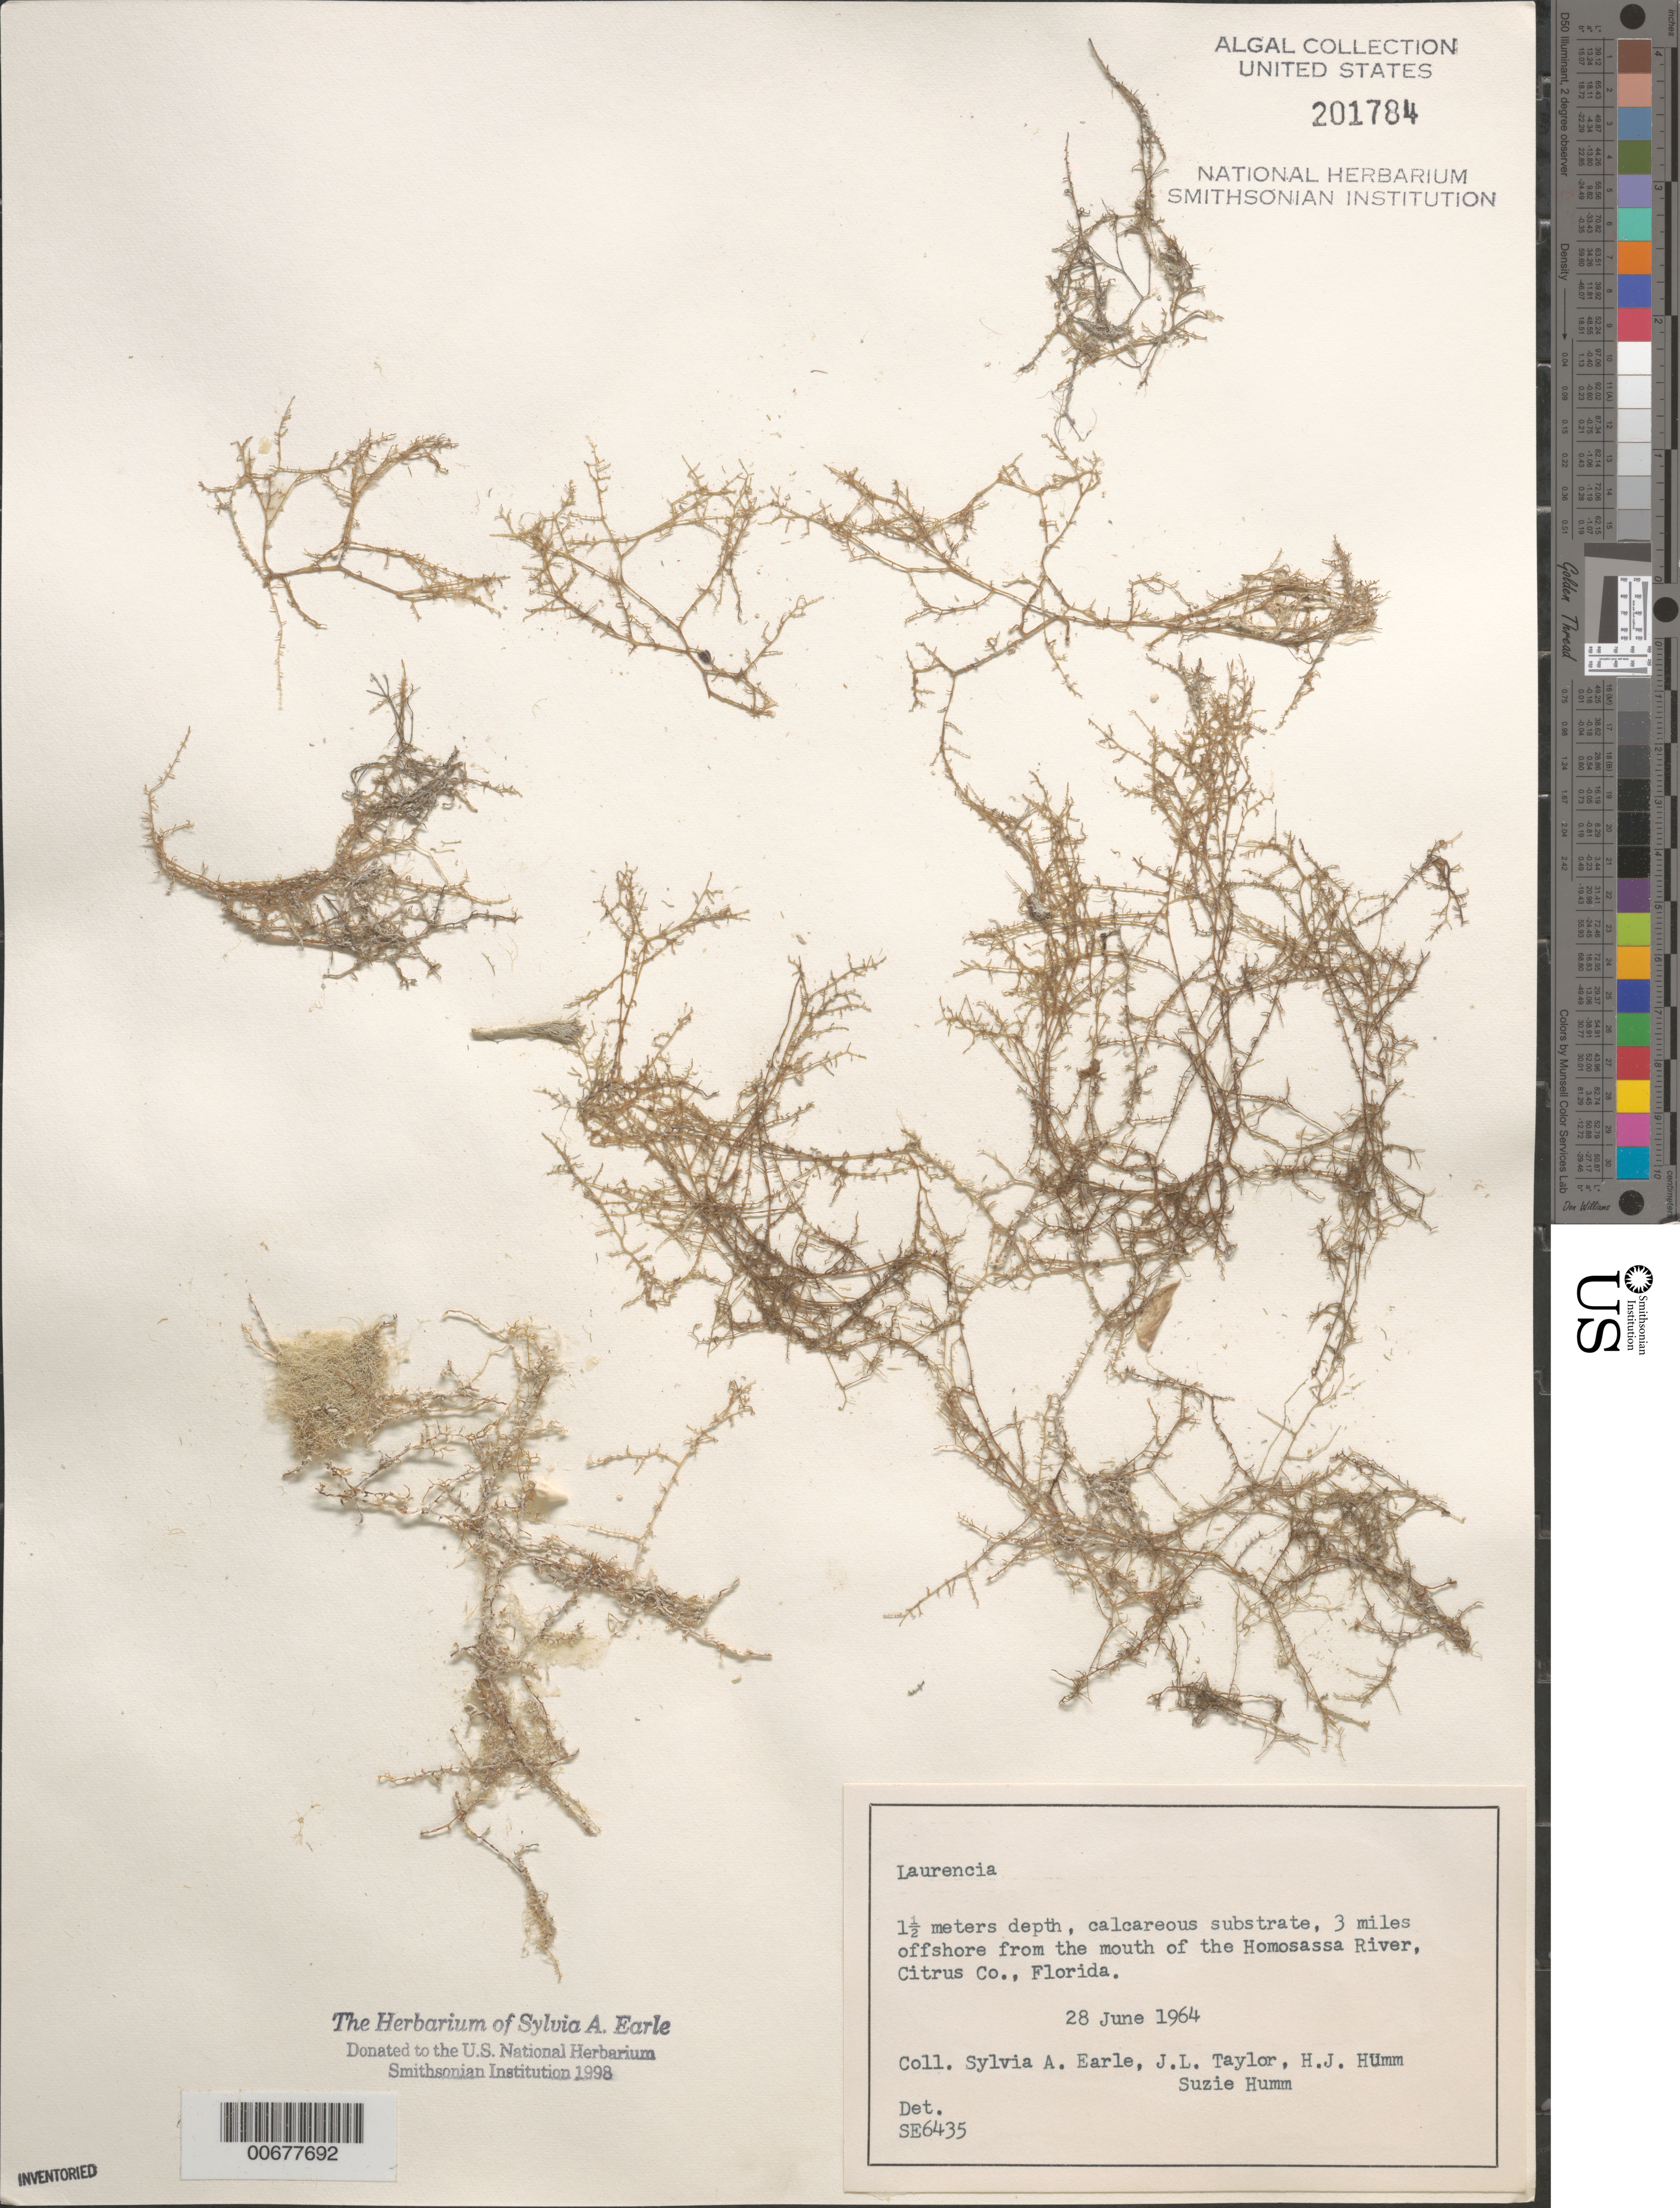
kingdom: Plantae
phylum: Rhodophyta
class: Florideophyceae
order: Ceramiales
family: Rhodomelaceae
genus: Laurencia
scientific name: Laurencia sp.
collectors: S. A. Earle, J. L. Taylor, H. J. Humm & S. Humm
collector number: SE 6435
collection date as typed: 28 Jun 1964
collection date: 1964-06-28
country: United States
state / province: Florida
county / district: Citrus County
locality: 3 miles off Homosassa River mouth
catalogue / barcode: US 201784